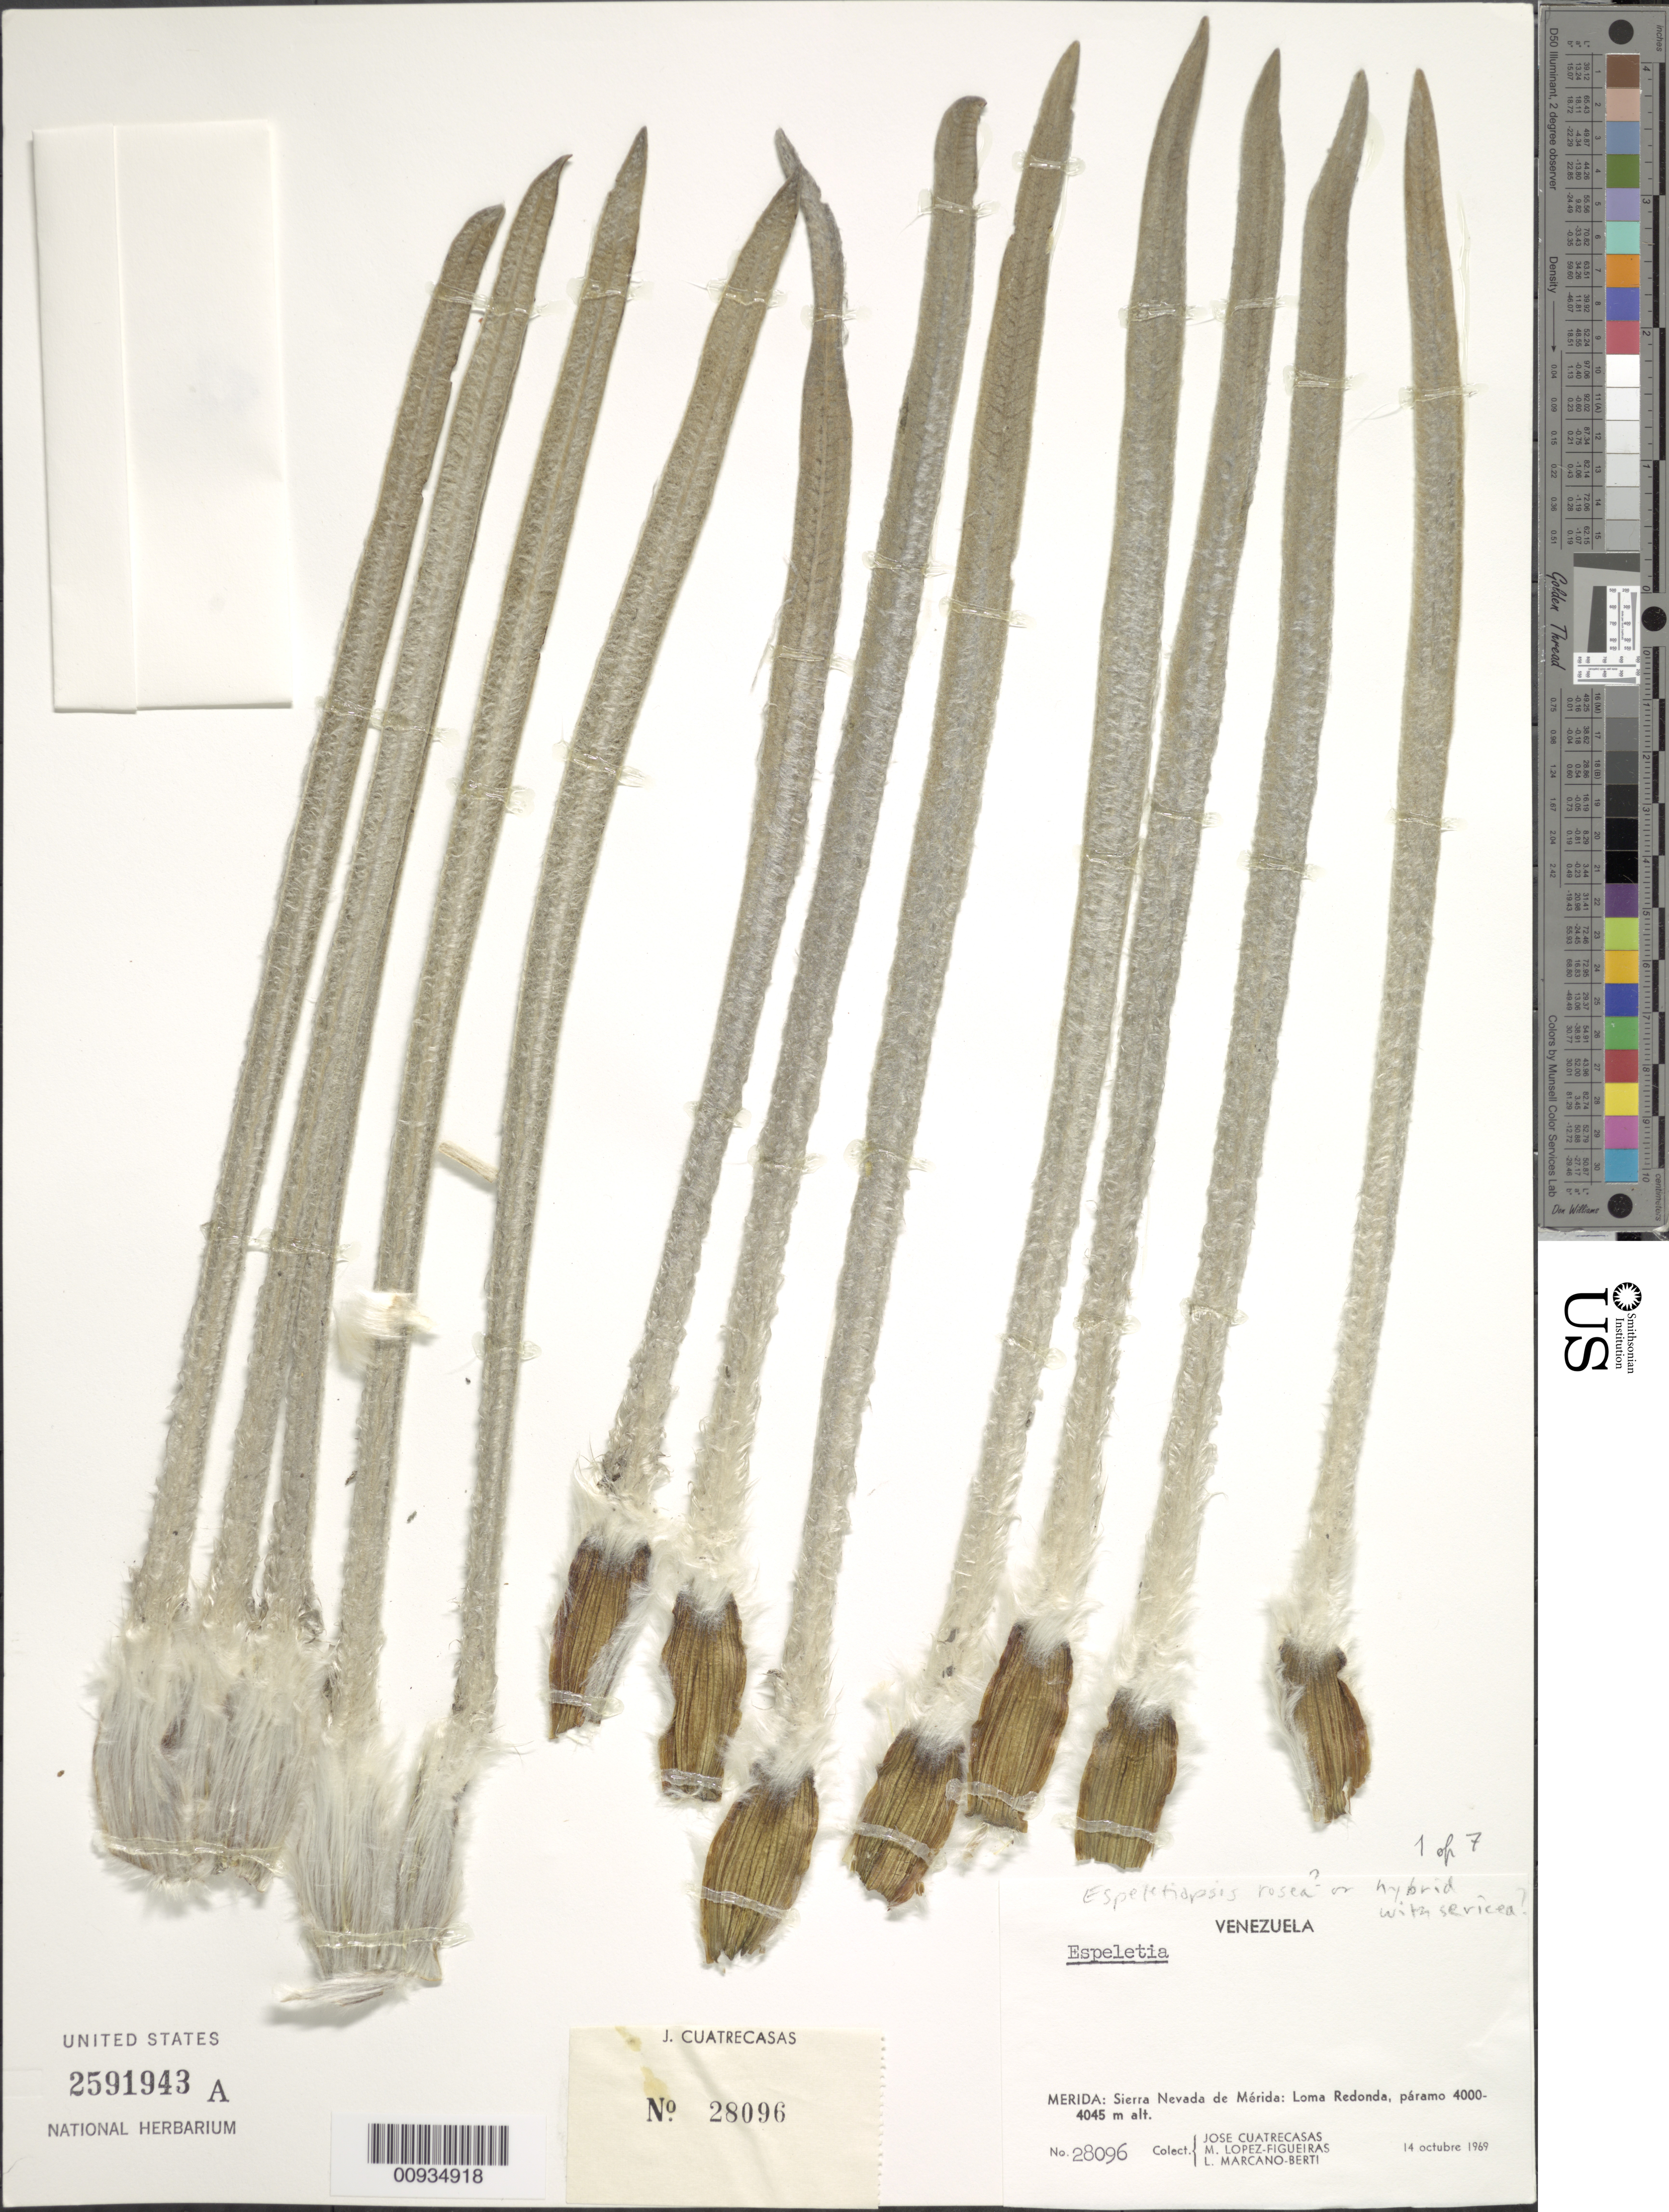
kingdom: Plantae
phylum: Tracheophyta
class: Magnoliopsida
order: Asterales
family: Asteraceae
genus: Espeletiopsis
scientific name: Espeletiopsis rosea comb. ined.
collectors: J. Cuatrecasas, M. López Figueiras & L. Marcano-Berti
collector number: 28096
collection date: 1969-10-14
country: Venezuela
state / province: Mérida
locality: Sierra Nevada de Merida, Loma Redonda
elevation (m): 4000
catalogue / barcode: US 2591943A